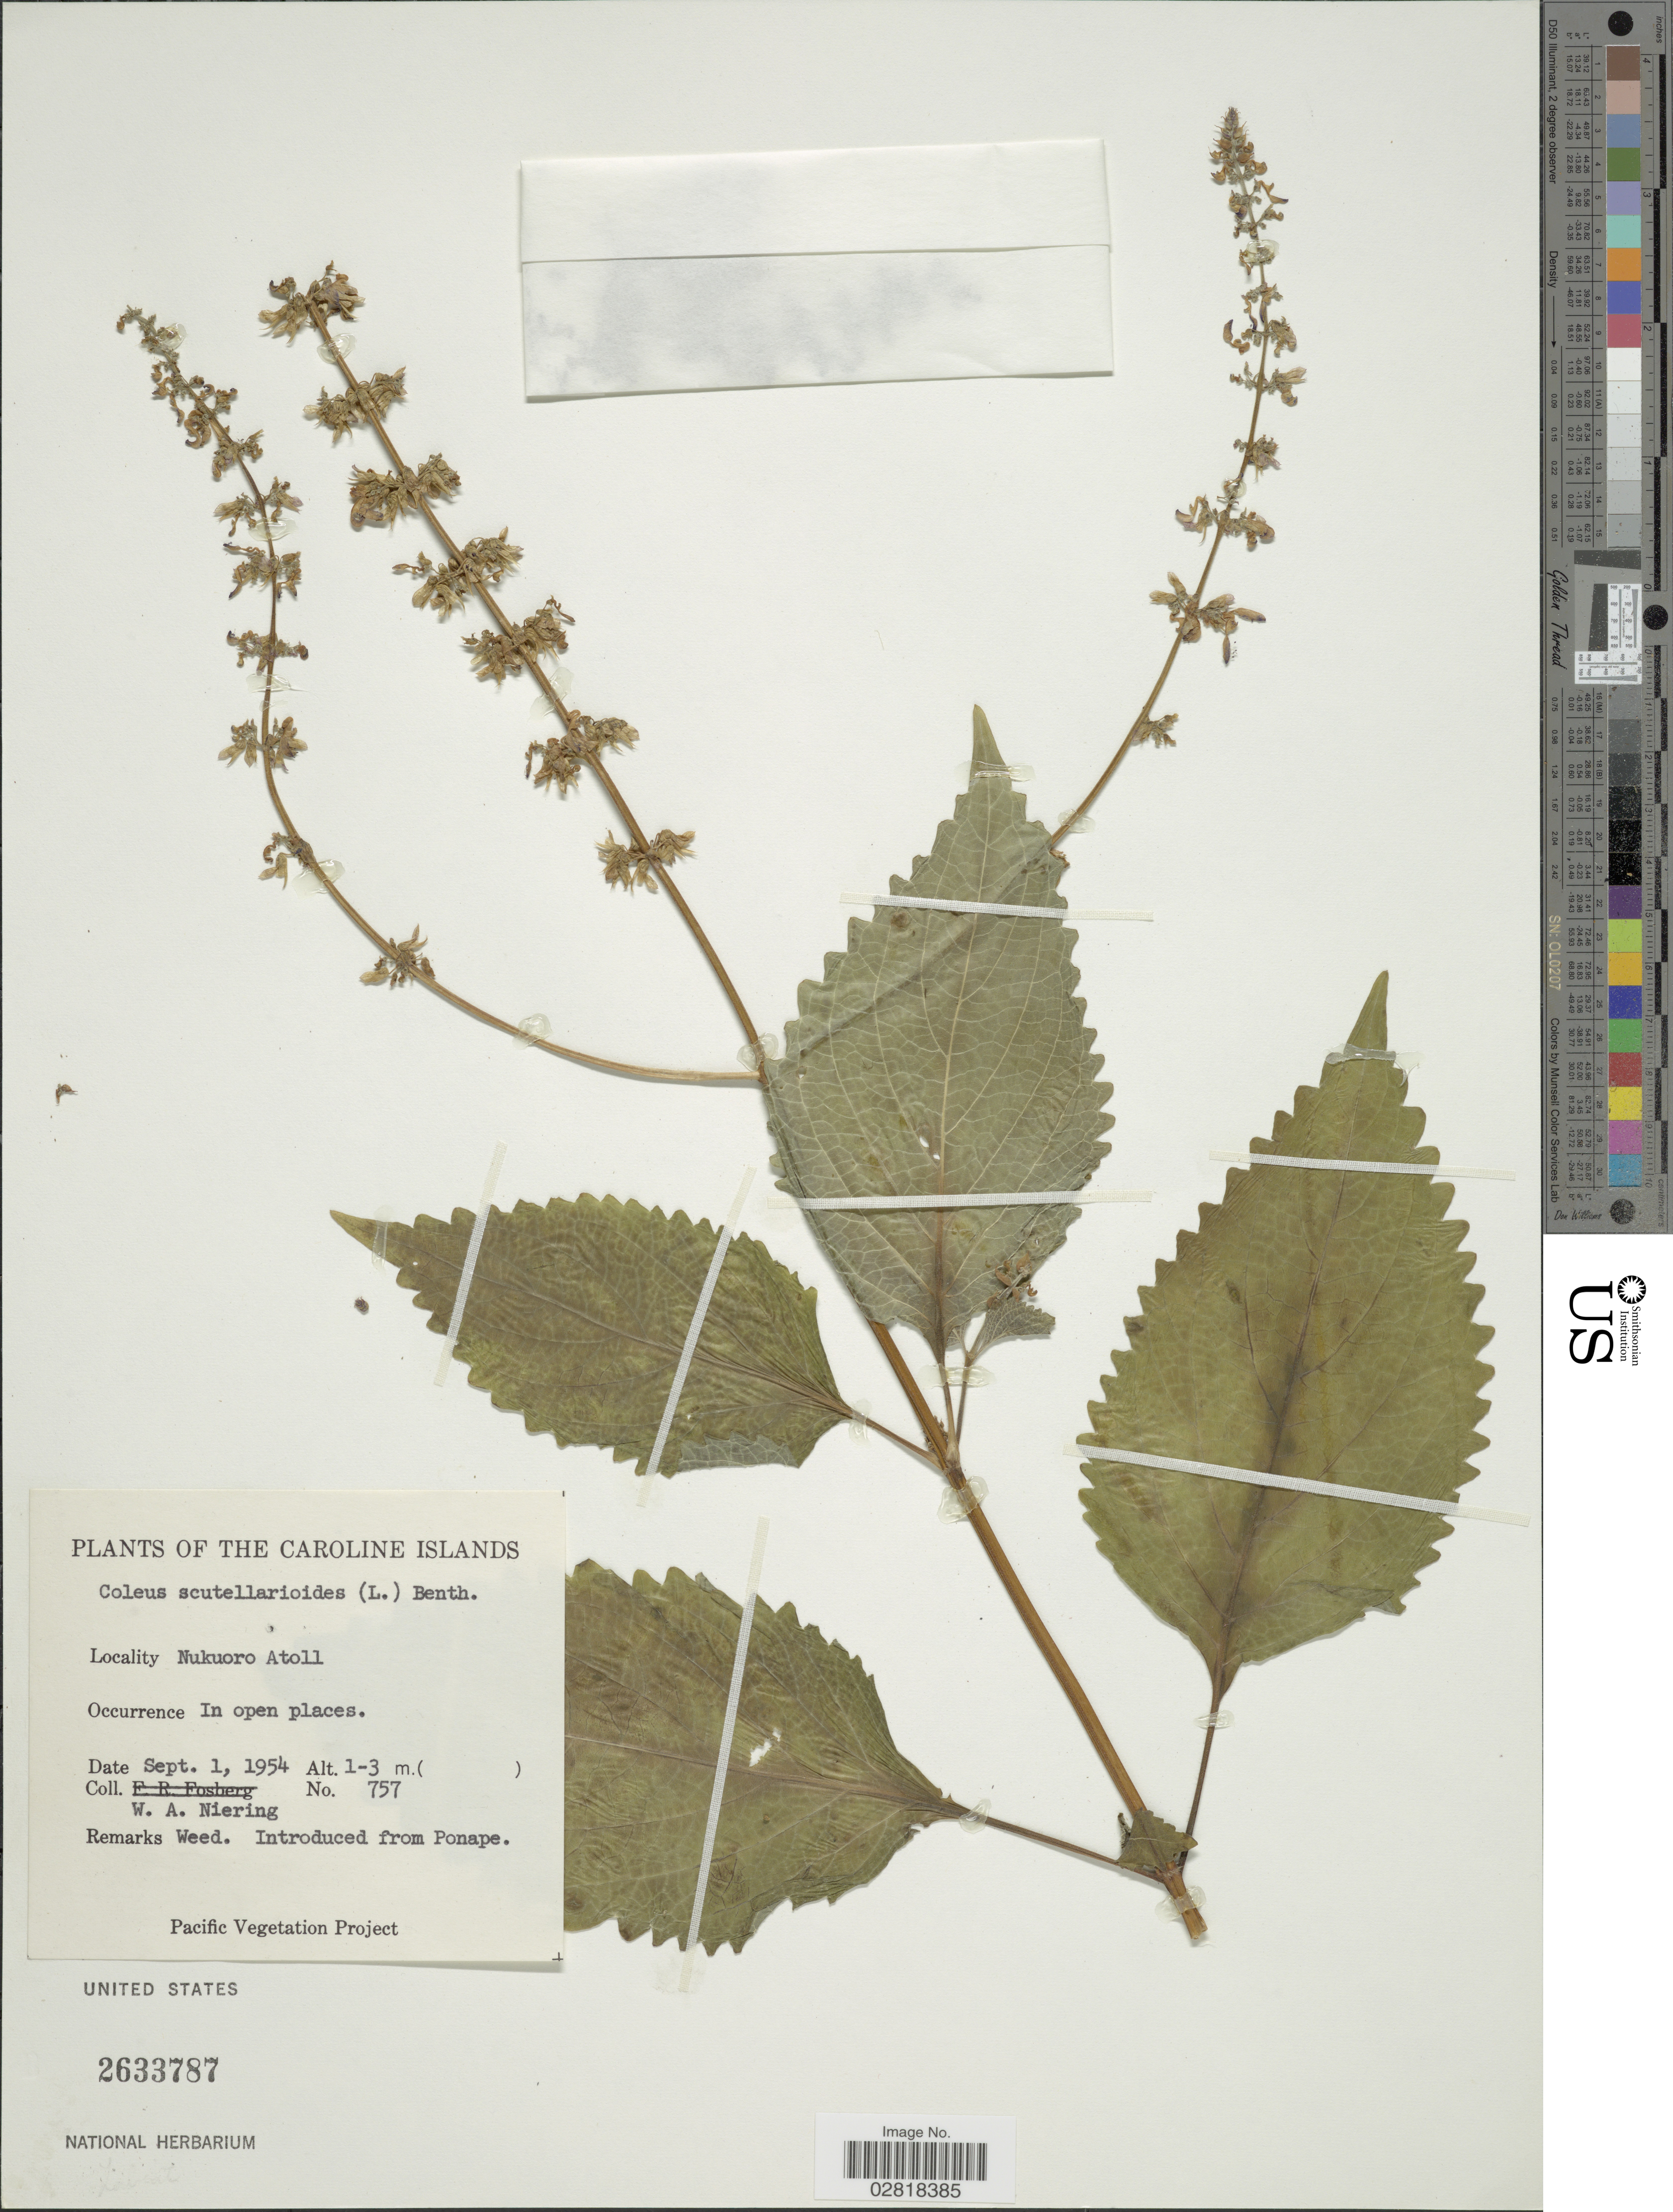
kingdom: Plantae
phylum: Tracheophyta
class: Magnoliopsida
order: Lamiales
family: Lamiaceae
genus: Coleus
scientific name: Coleus scutellarioides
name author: (L.) Benth.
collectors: W. Niering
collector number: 757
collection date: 1954-09-01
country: Micronesia, Federated States of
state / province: Pohnpei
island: Nukuoro Atoll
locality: Caroline Islands. Nukuoro Atoll.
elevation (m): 1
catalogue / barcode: US 2633787